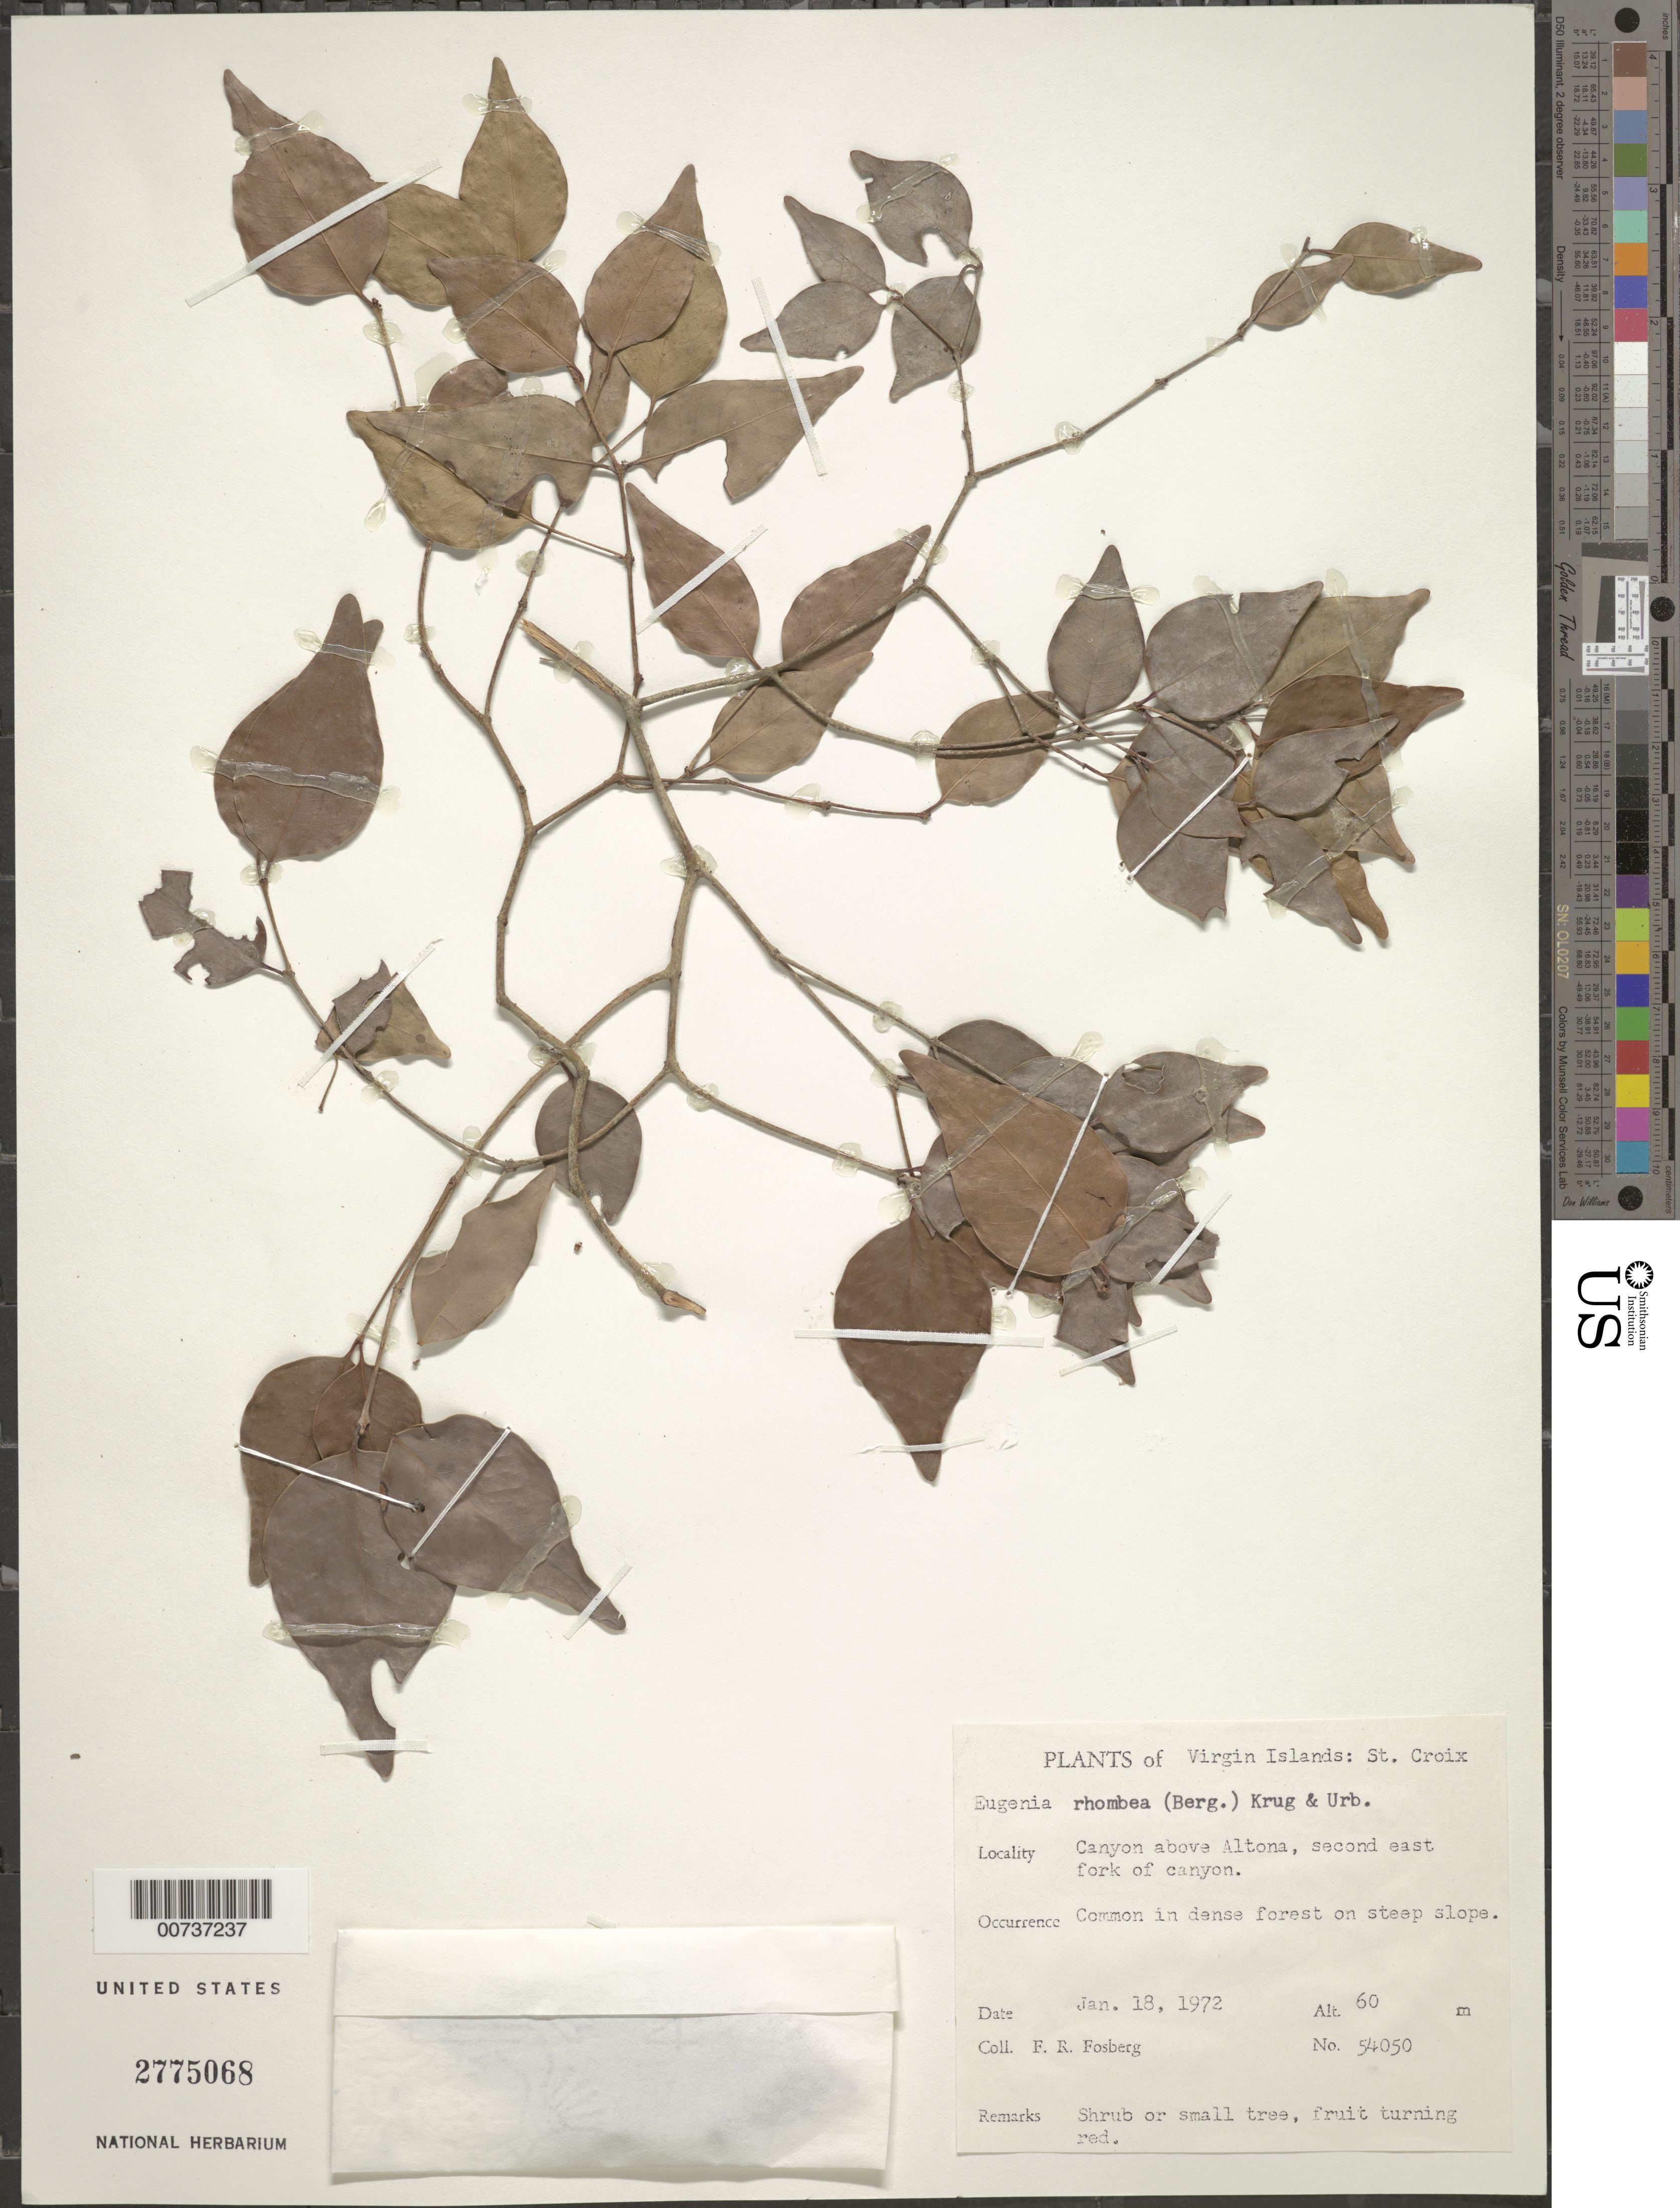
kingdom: Plantae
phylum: Tracheophyta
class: Magnoliopsida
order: Myrtales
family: Myrtaceae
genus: Eugenia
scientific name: Eugenia rhombea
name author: (O. Berg) Krug & Urb.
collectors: F. R. Fosberg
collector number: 54050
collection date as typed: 18 Jan 1972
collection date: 1972-01-18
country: U.S. Virgin Islands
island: St. Croix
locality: Canyon above Altona, second east fork of canyon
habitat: Common in dense forest on steep slope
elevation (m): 60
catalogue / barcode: US 2775068